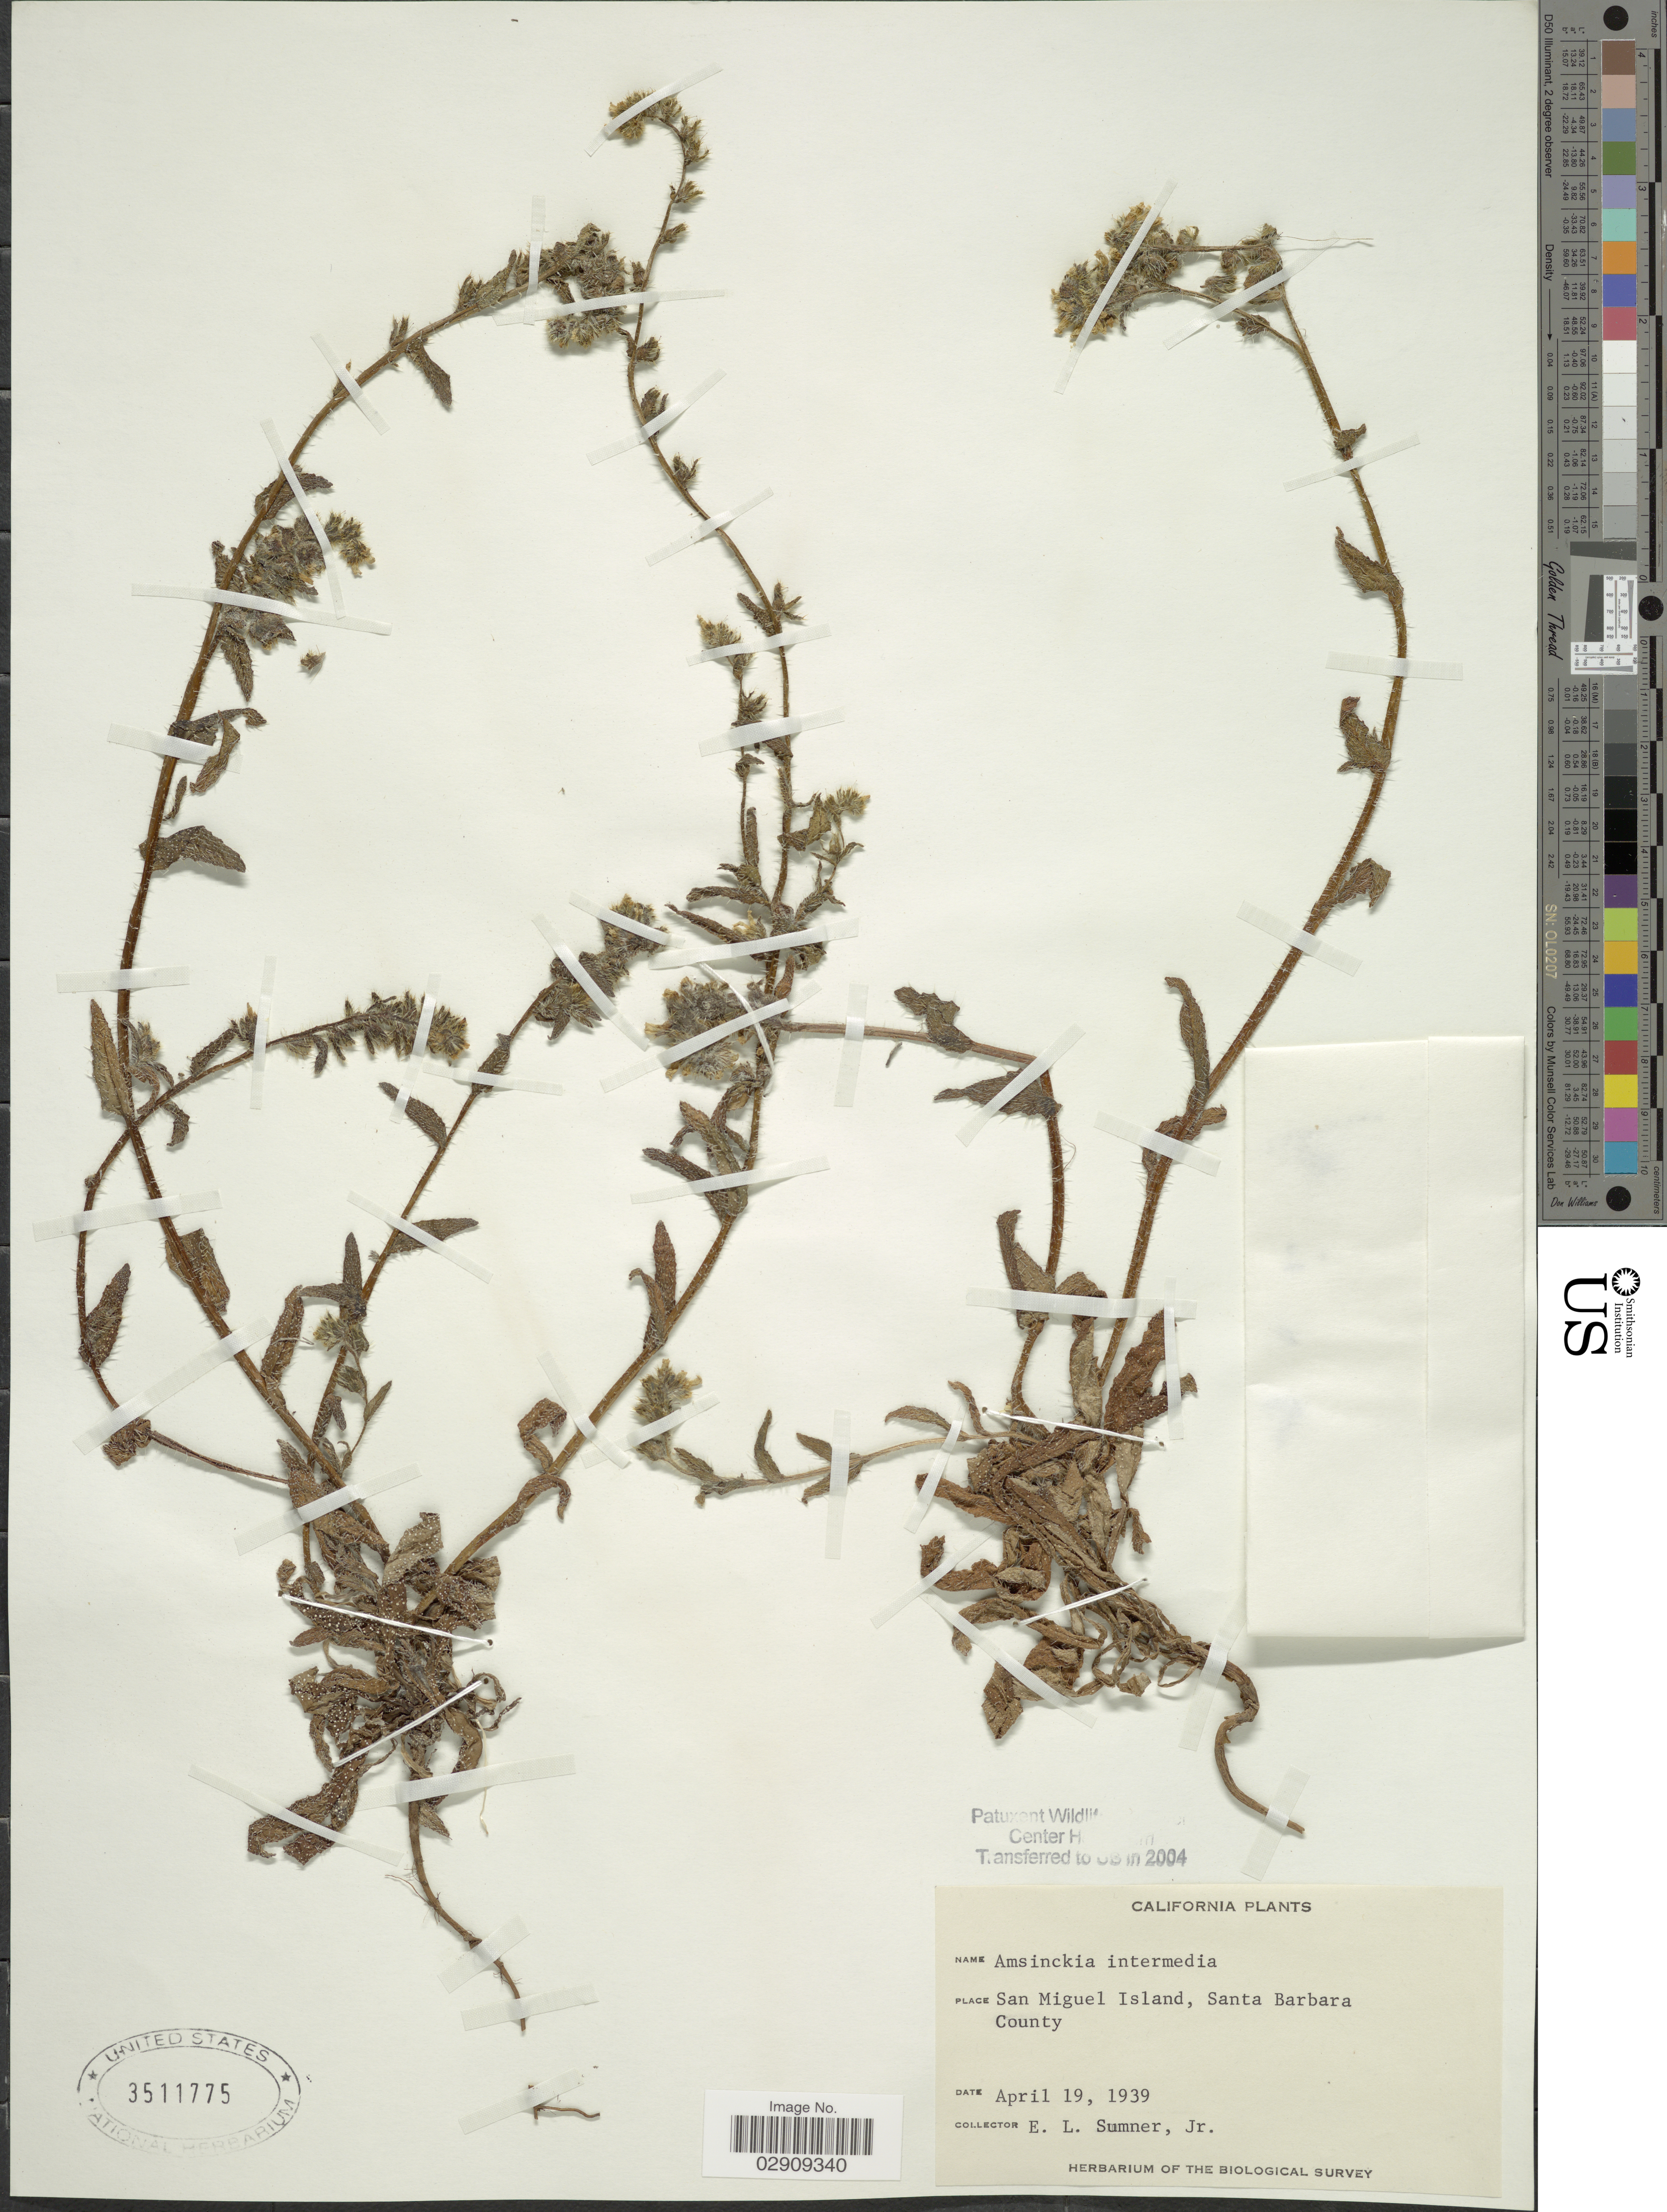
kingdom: Plantae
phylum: Tracheophyta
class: Magnoliopsida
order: Boraginales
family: Boraginaceae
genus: Amsinckia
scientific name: Amsinckia menziesii var. intermedia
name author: (Fisch. & C.A. Mey.) Ganders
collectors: E. Sumner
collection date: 1939-04-19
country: United States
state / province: California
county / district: Santa Barbara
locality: San Miguel Island, Santa Barbara County.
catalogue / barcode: US 3511775